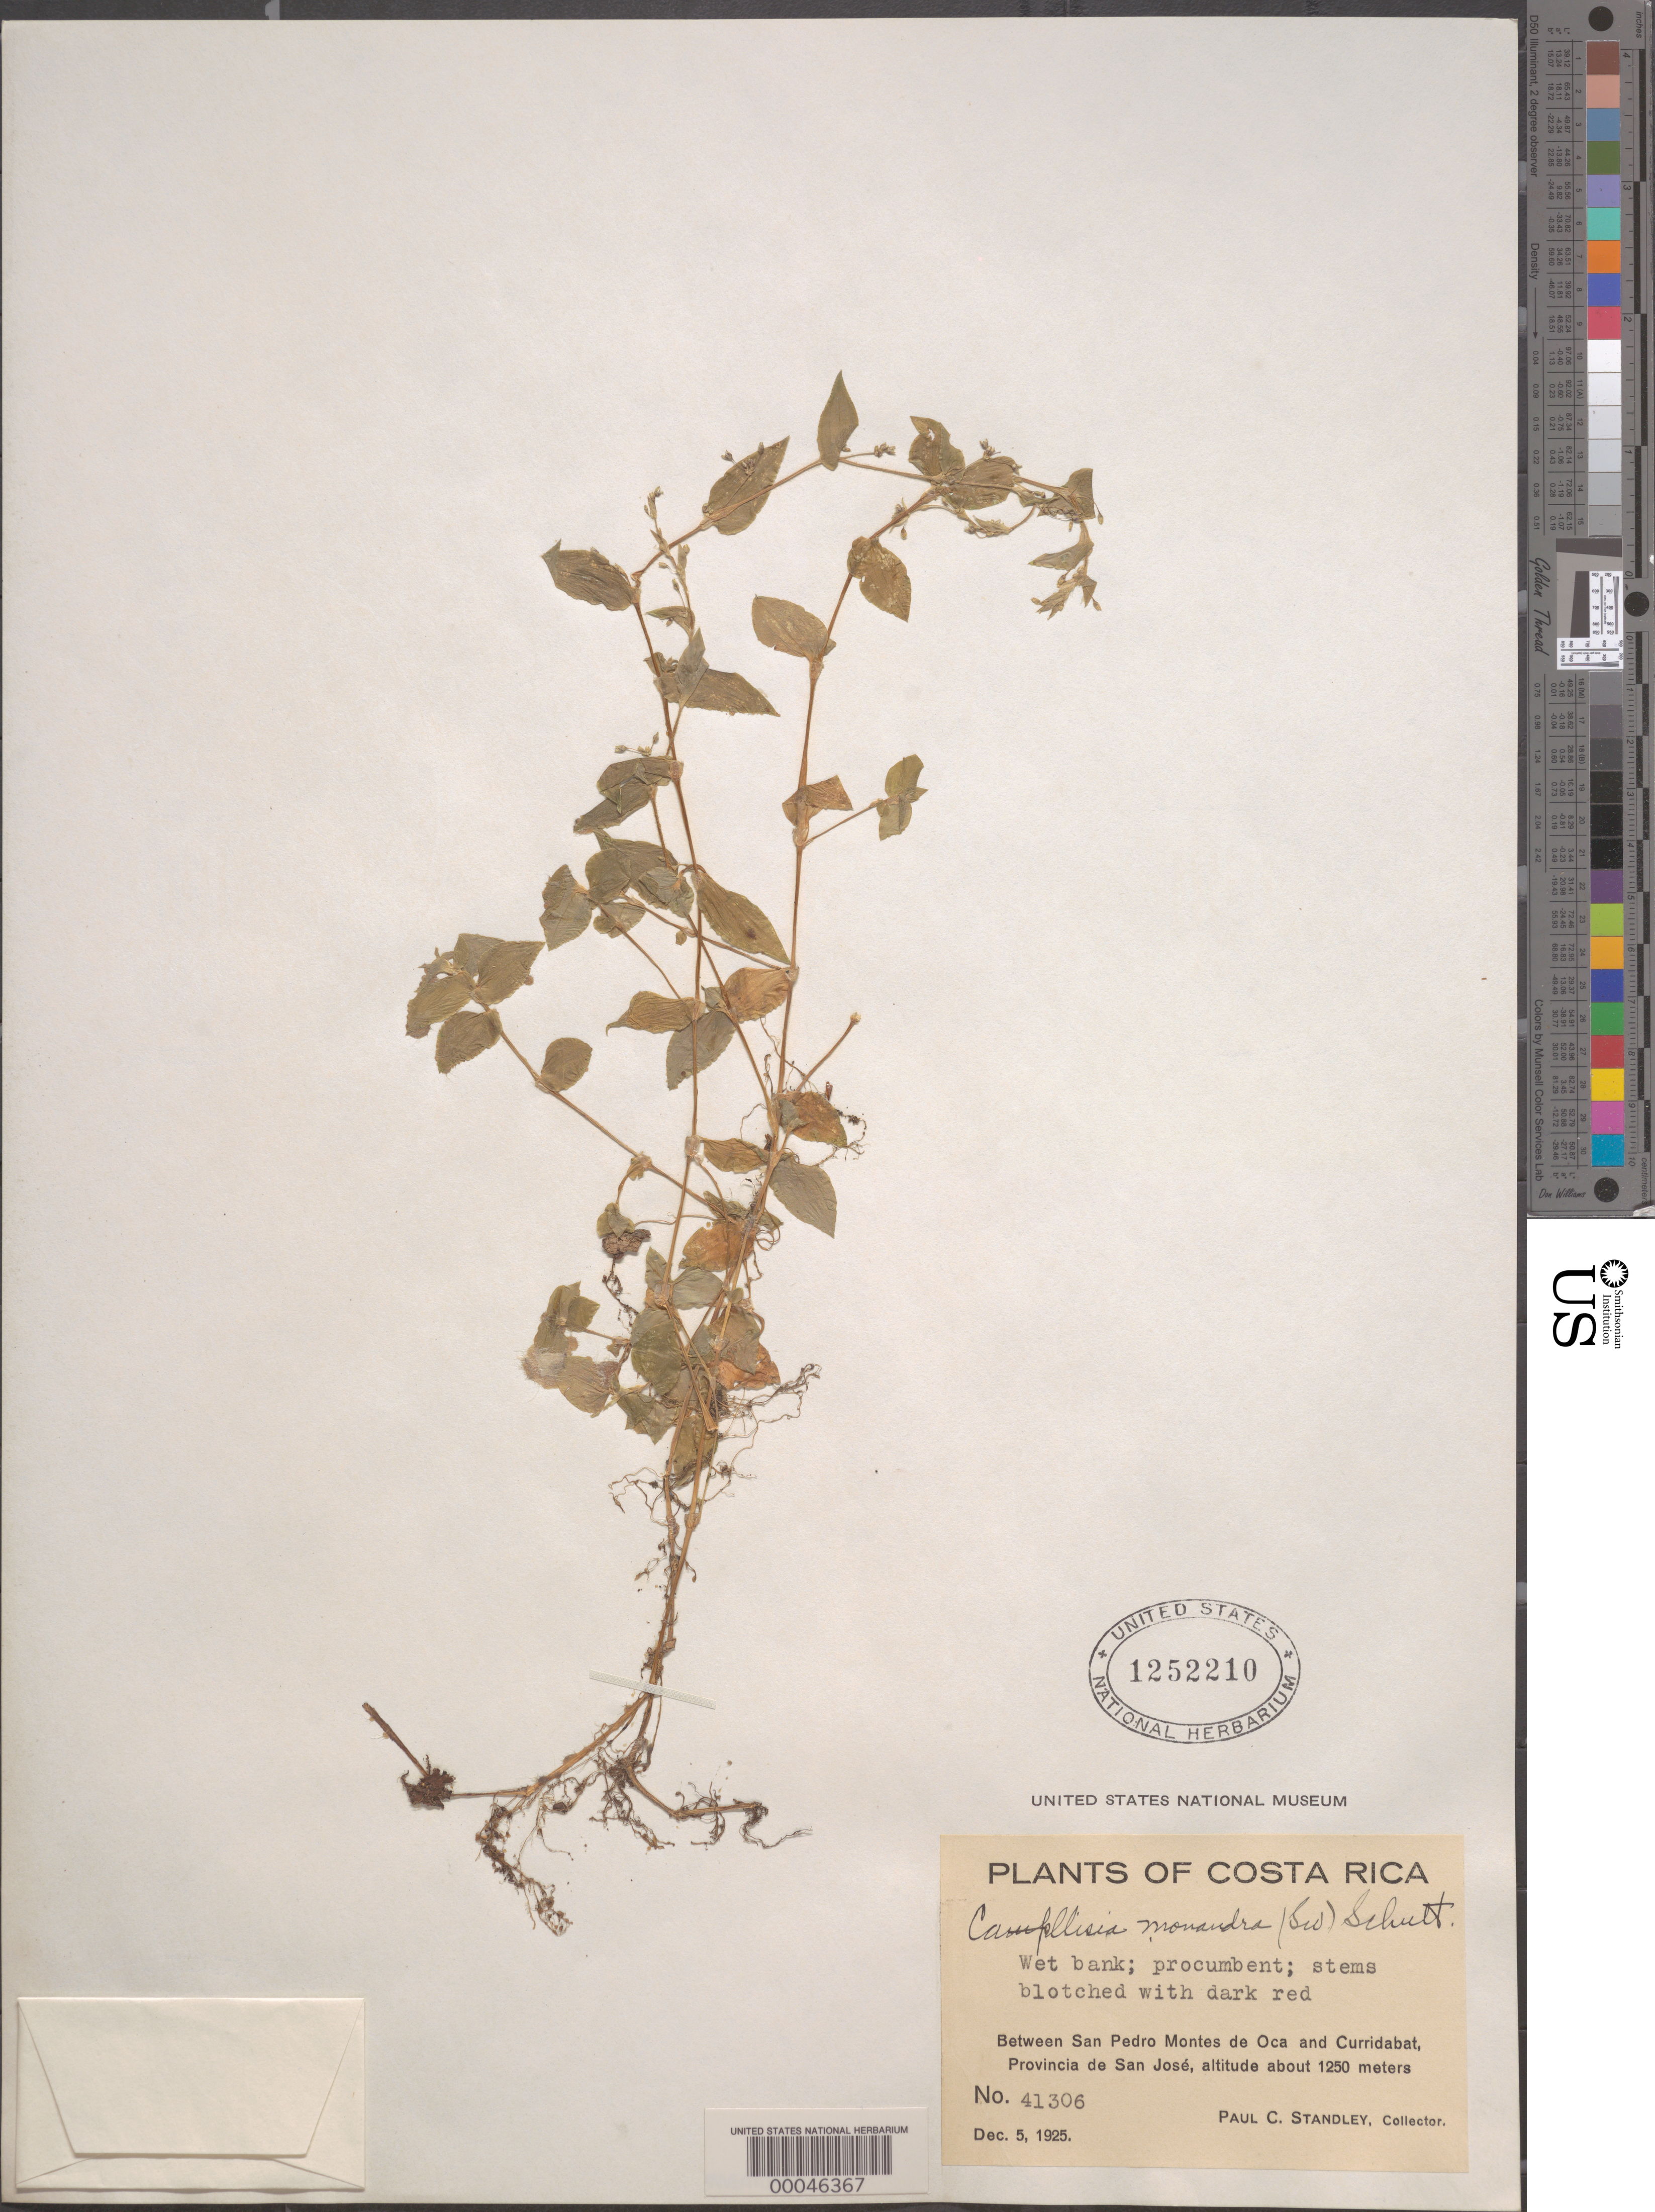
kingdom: Plantae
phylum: Tracheophyta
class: Liliopsida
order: Commelinales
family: Commelinaceae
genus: Callisia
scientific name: Callisia monandra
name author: (Sw.) Schult. & Schult. f.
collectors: P. C. Standley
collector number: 41306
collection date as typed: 05 Dec 1925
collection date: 1925-12-05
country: Costa Rica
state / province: San José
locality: Between san pedro montes de oca and curridabat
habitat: Wet bank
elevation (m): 1250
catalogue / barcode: US 1252210